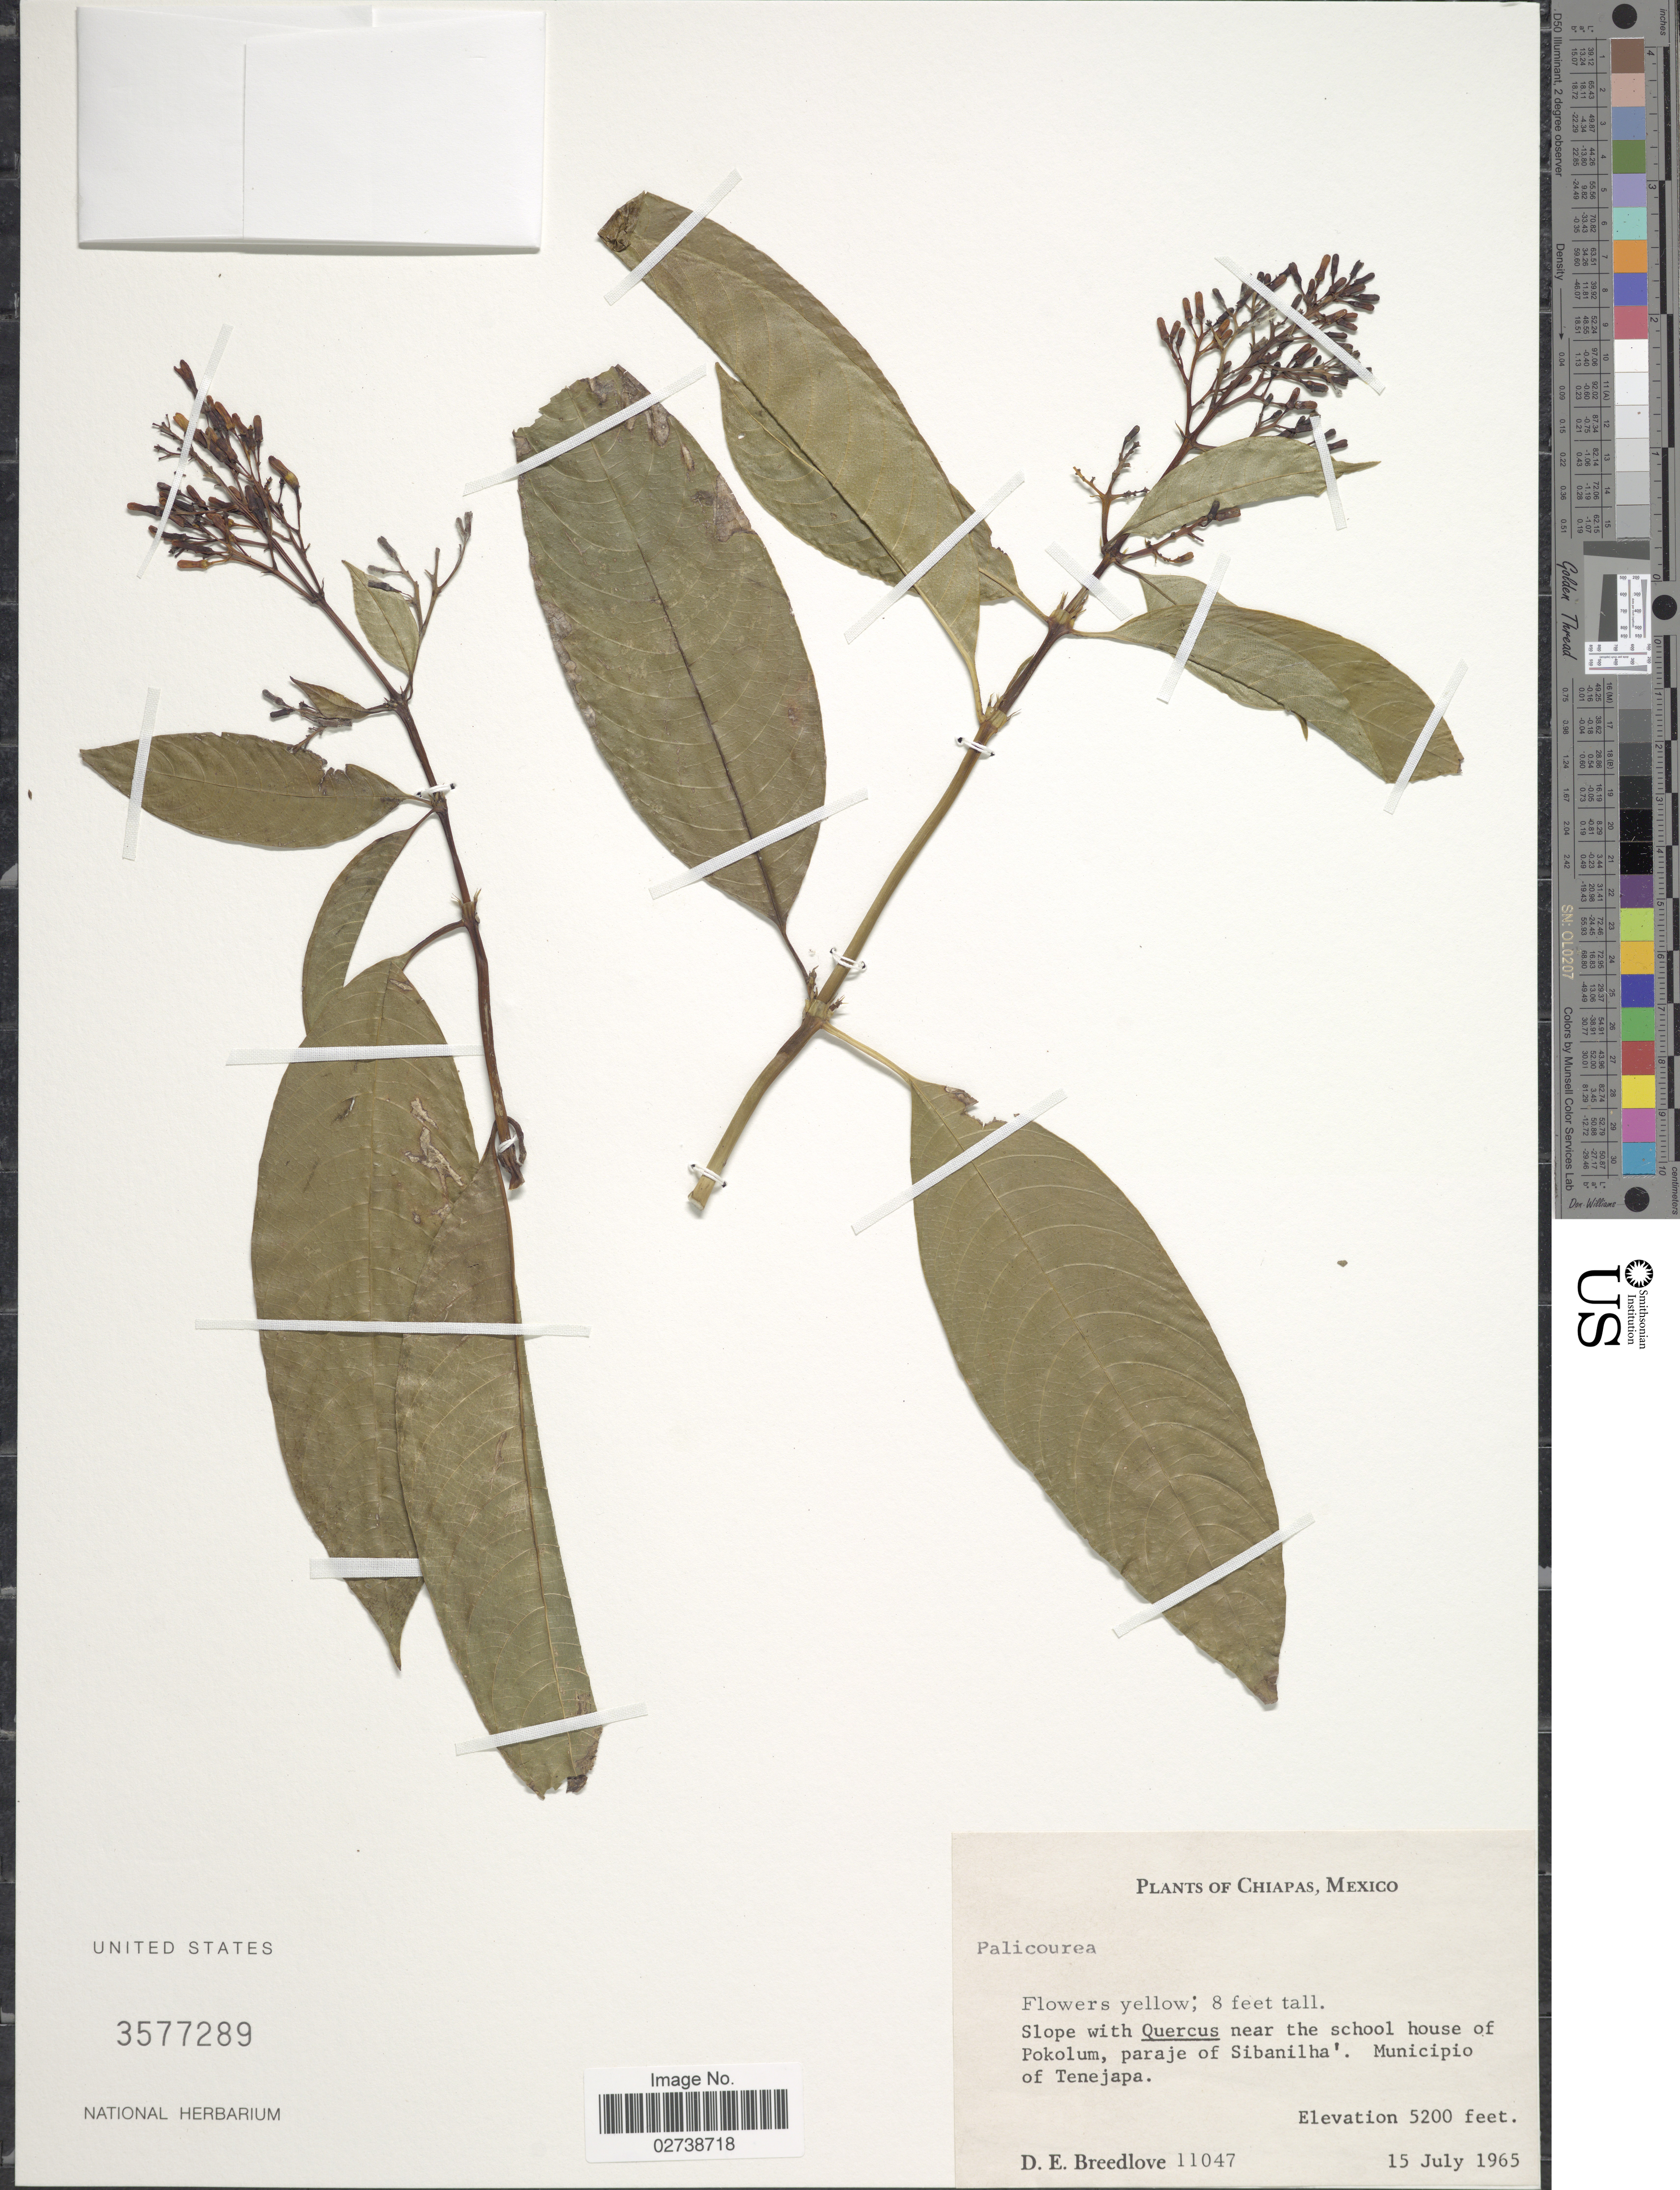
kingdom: Plantae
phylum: Tracheophyta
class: Magnoliopsida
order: Gentianales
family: Rubiaceae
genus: Palicourea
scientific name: Palicourea sp.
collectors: D. E. Breedlove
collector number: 11047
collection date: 1965-07-15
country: Mexico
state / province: Chiapas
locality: Slope near the school house of Pokolum, paraje of Sibanilha'. Municipio of Tenejapa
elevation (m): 1585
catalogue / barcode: US 3577289